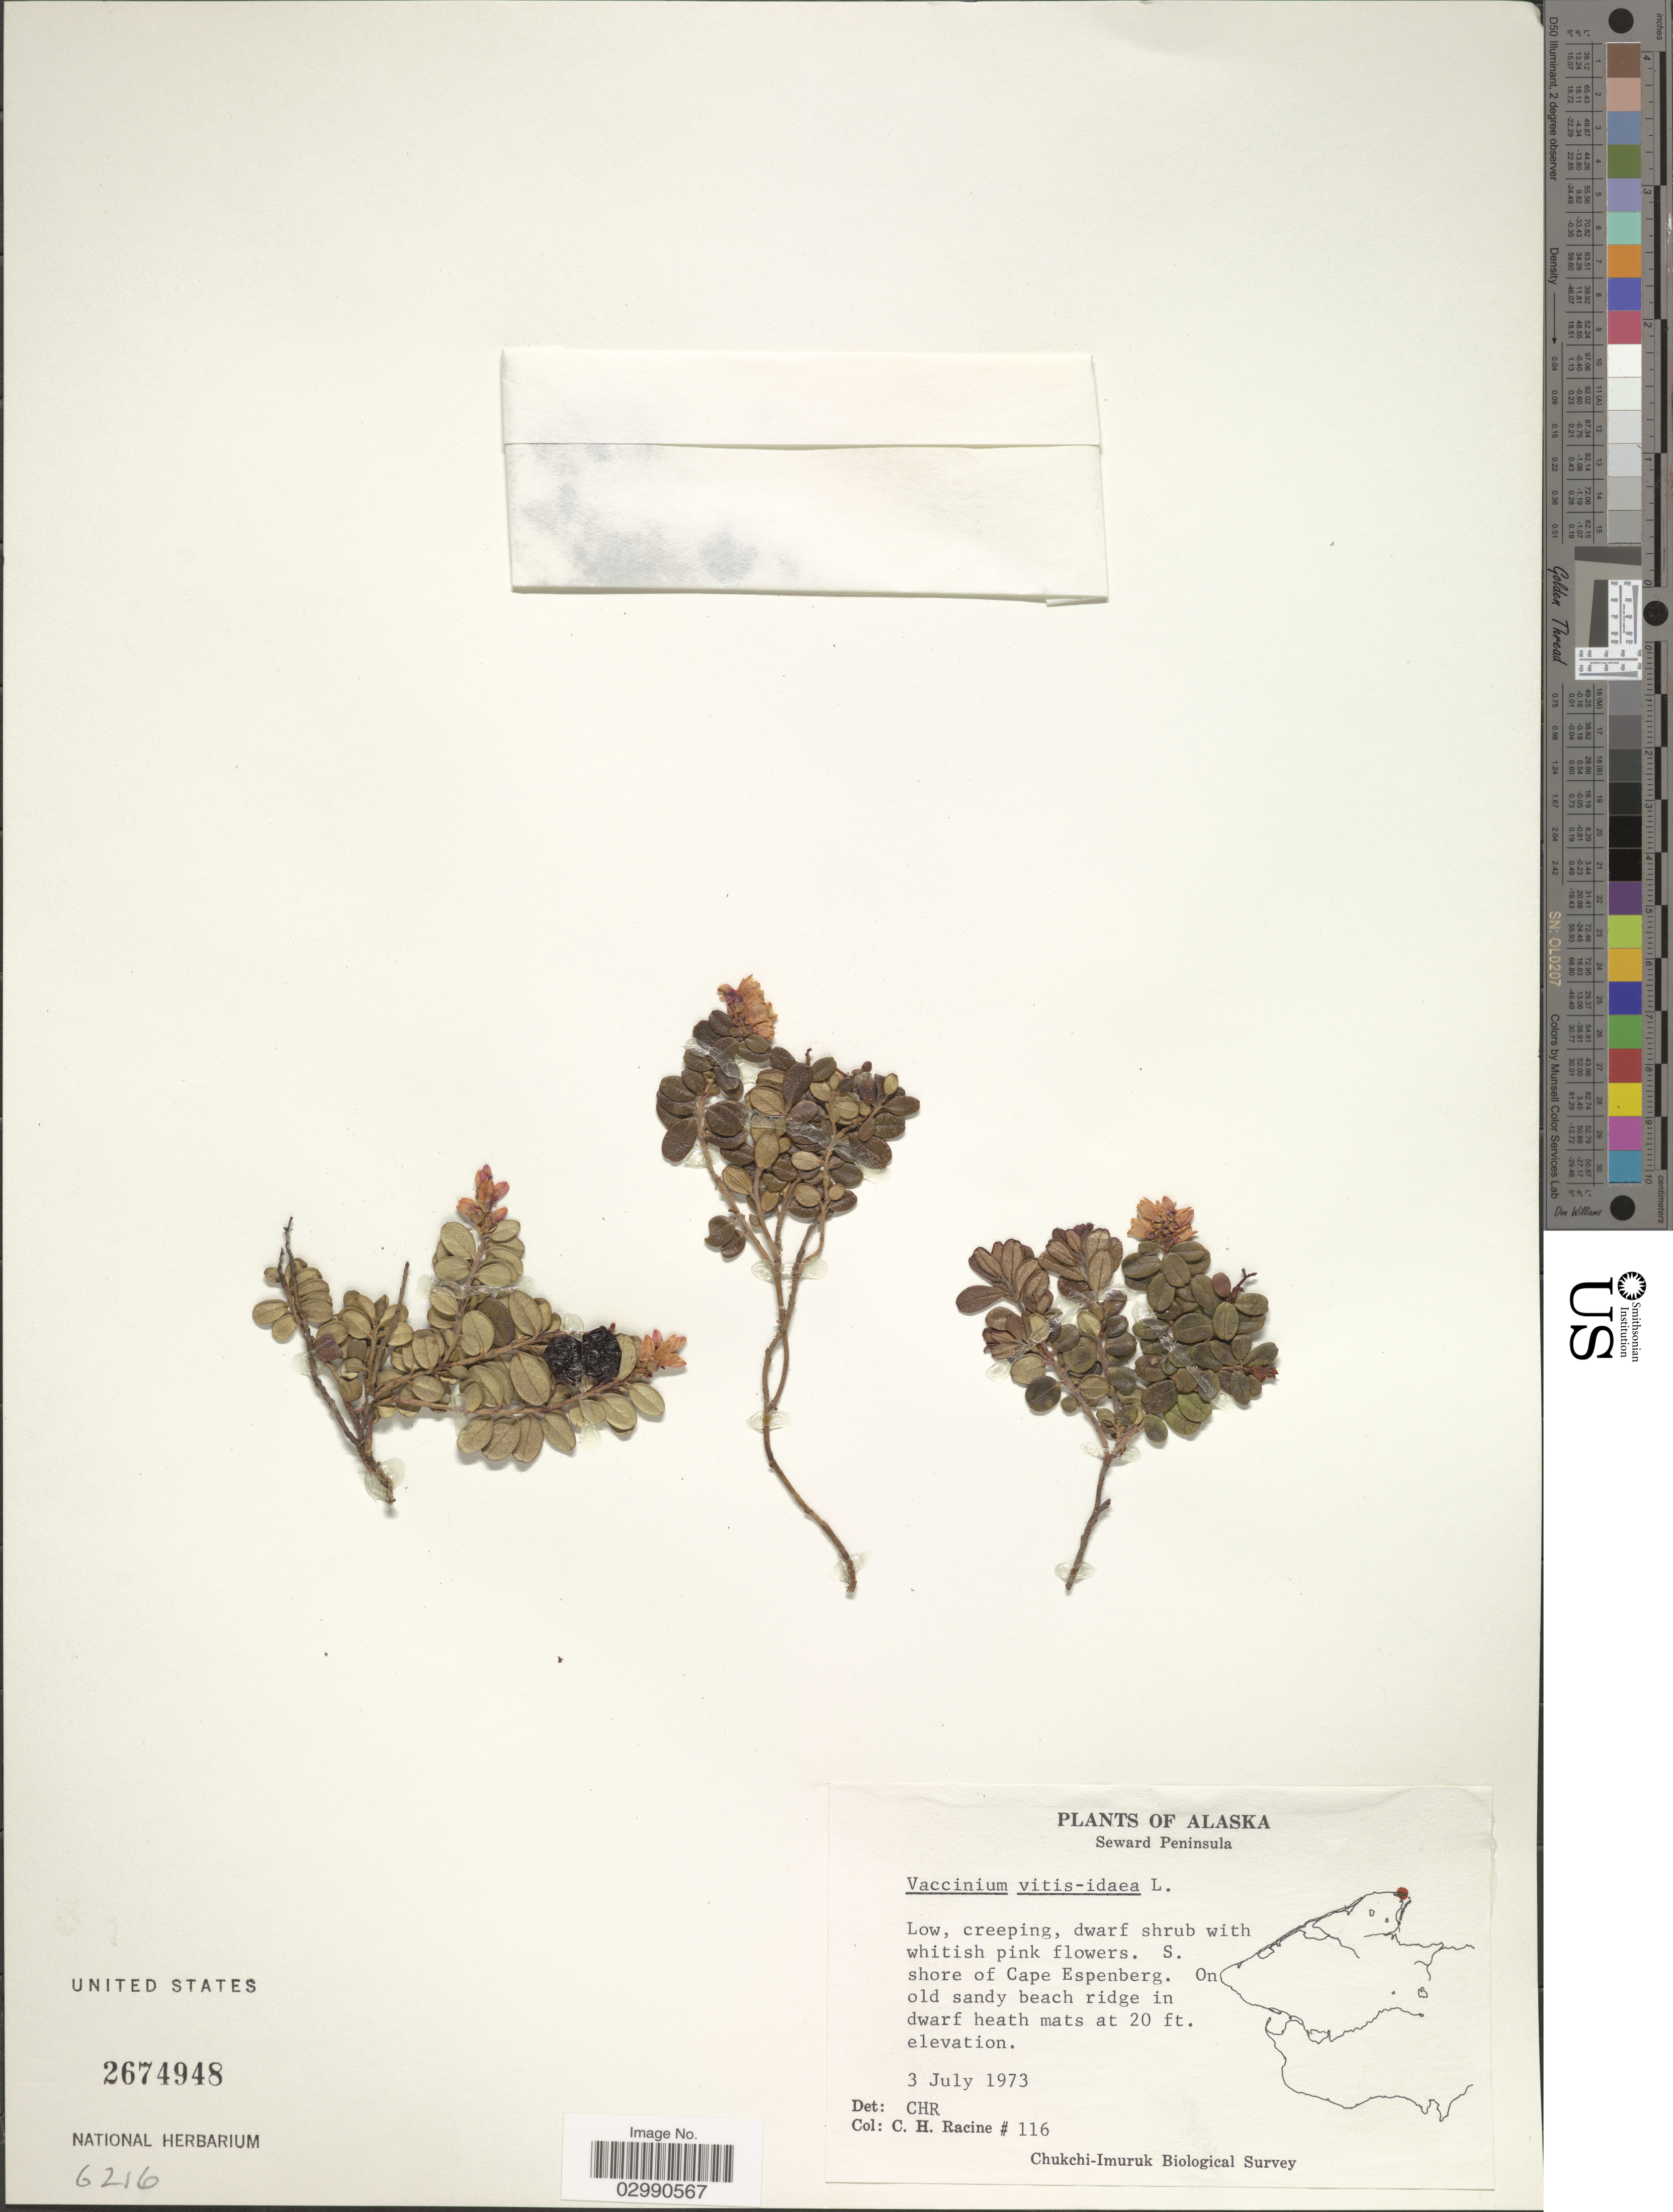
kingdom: Plantae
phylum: Tracheophyta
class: Magnoliopsida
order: Ericales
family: Ericaceae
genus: Vaccinium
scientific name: Vaccinium vitis-idaea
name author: L.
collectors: C. Racine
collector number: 116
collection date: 1973-07-03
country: United States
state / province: Alaska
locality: Seward Peninsula. S. shore of Cape Espenberg.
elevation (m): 6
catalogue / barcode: US 2674948